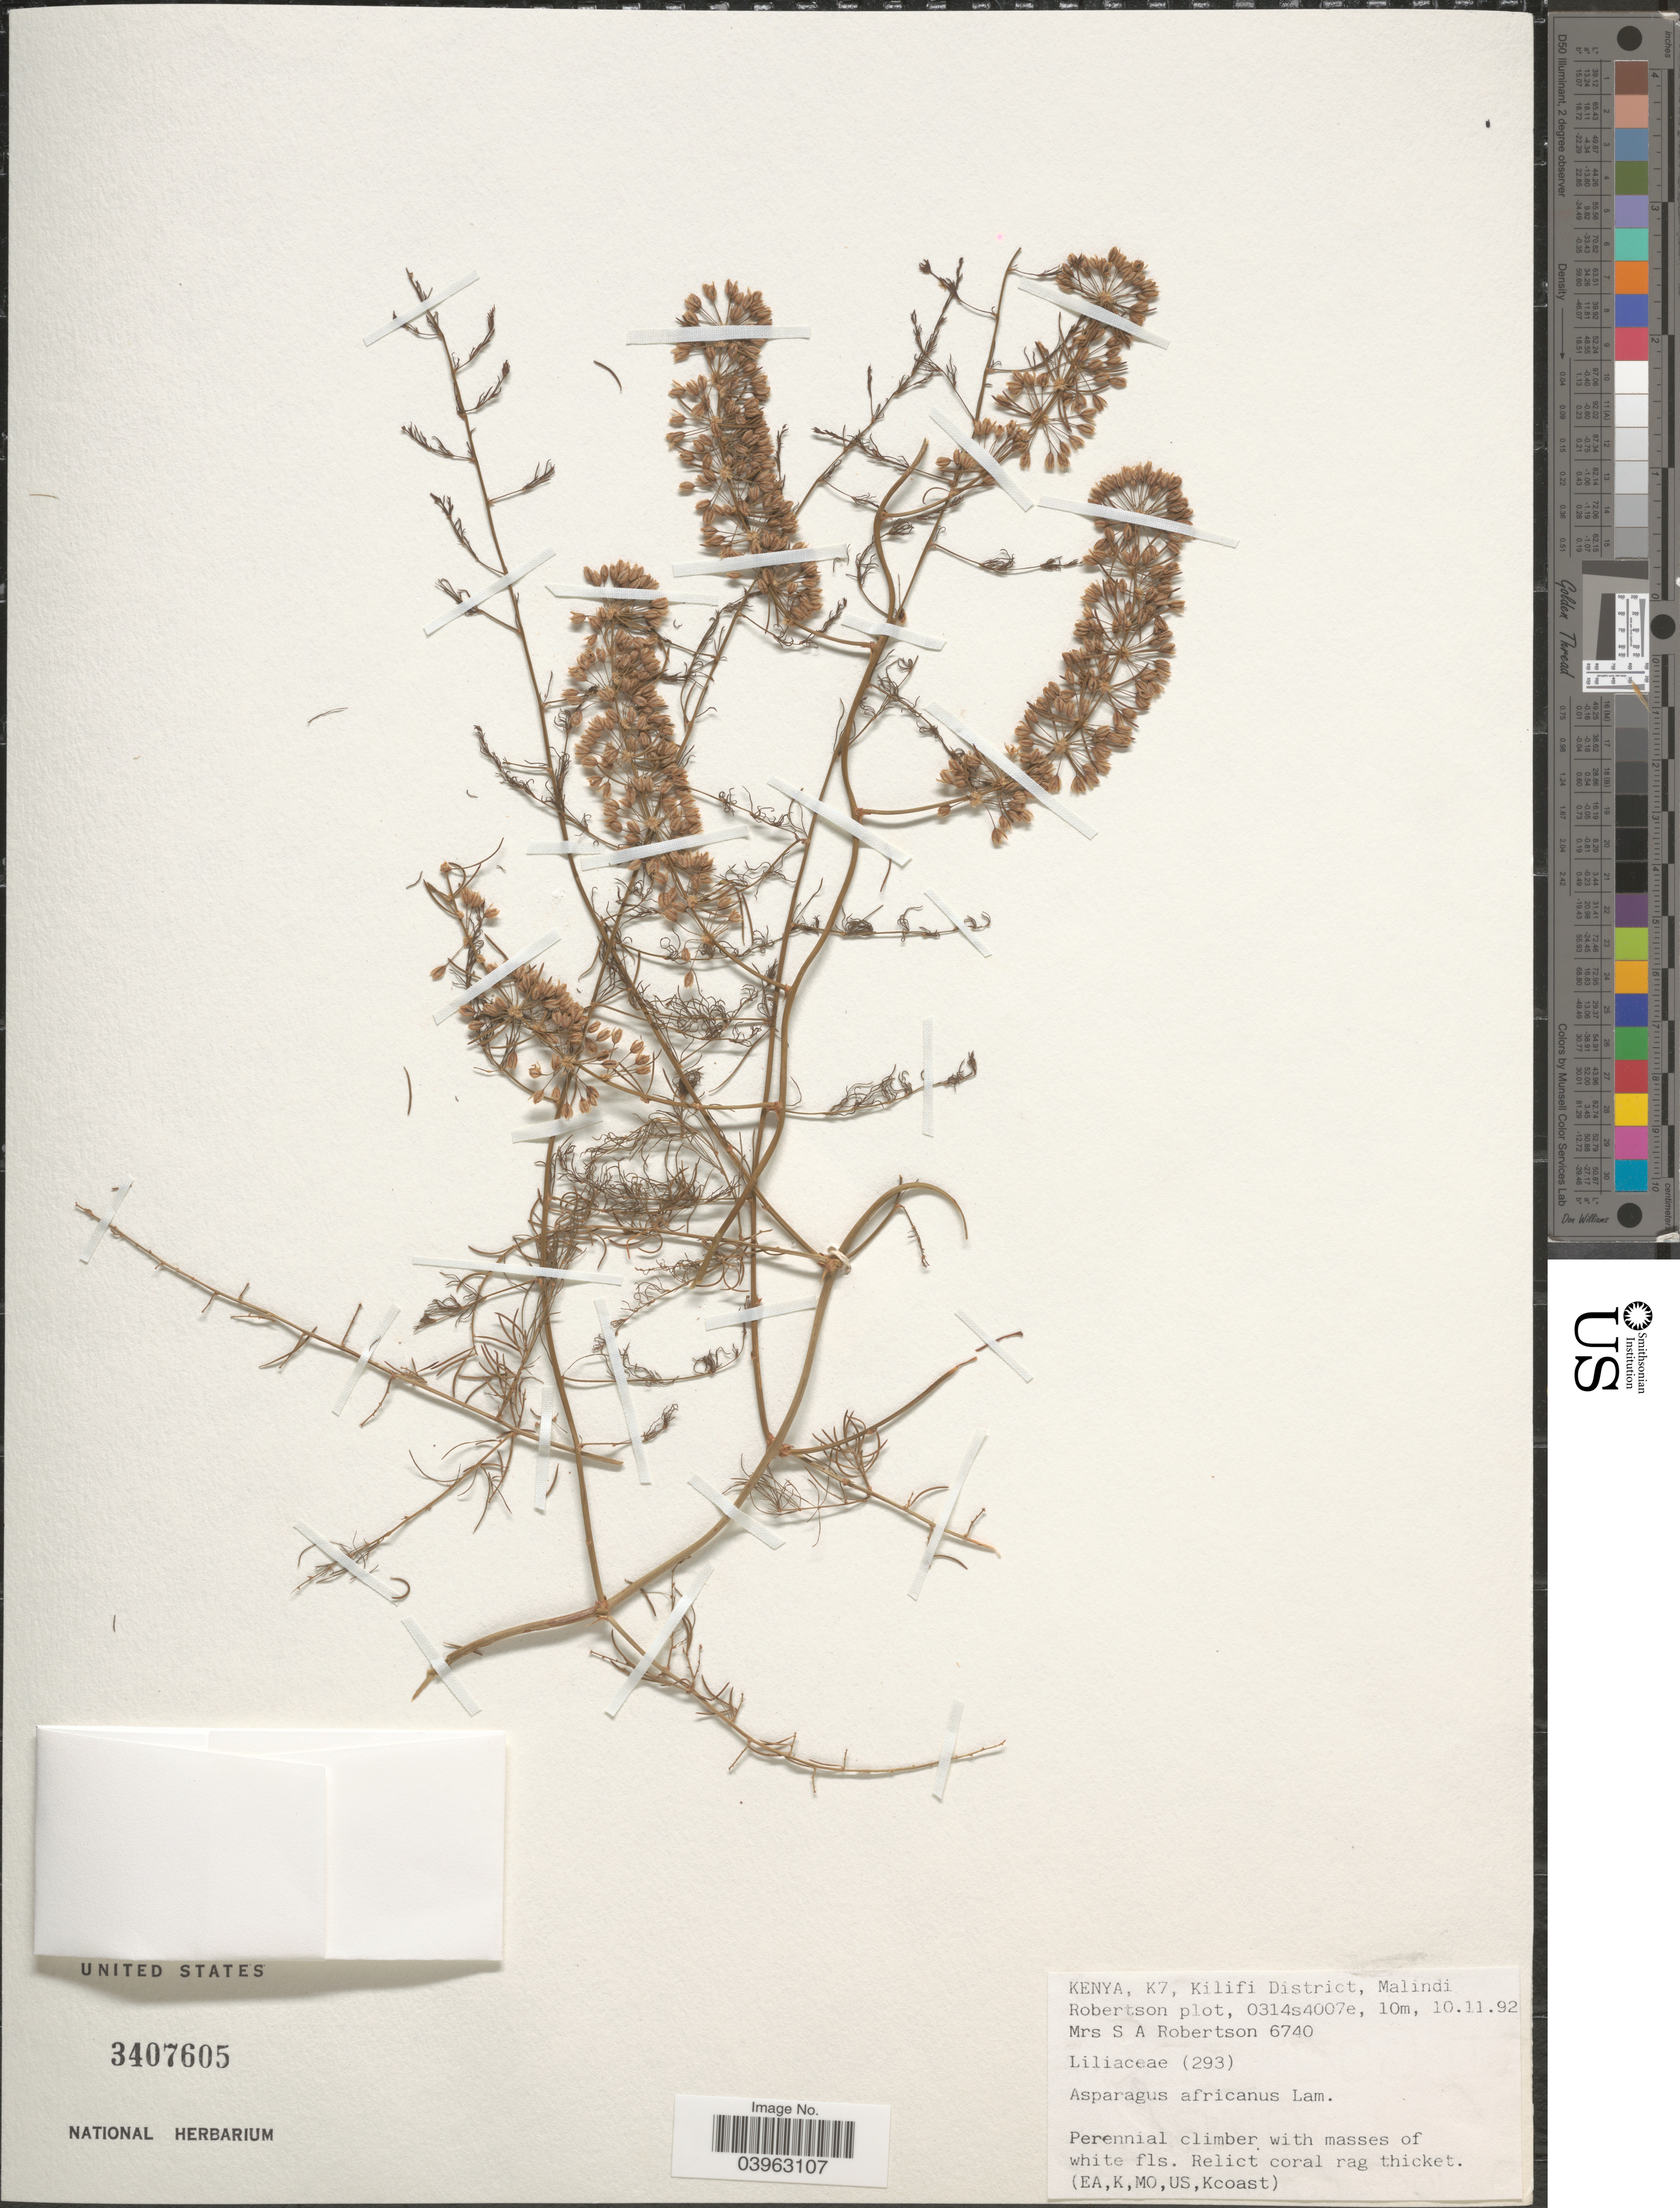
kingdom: Plantae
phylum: Tracheophyta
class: Liliopsida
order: Asparagales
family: Asparagaceae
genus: Asparagus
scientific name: Asparagus africanus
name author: Lam.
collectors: S. Robertson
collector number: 6740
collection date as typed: Transcribed d/m/y: 10/11/92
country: Kenya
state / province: Kilifi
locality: K7, Kilifi District, Malindi. Robertson plot, 0314s4007e.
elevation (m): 10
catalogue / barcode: US 3407605